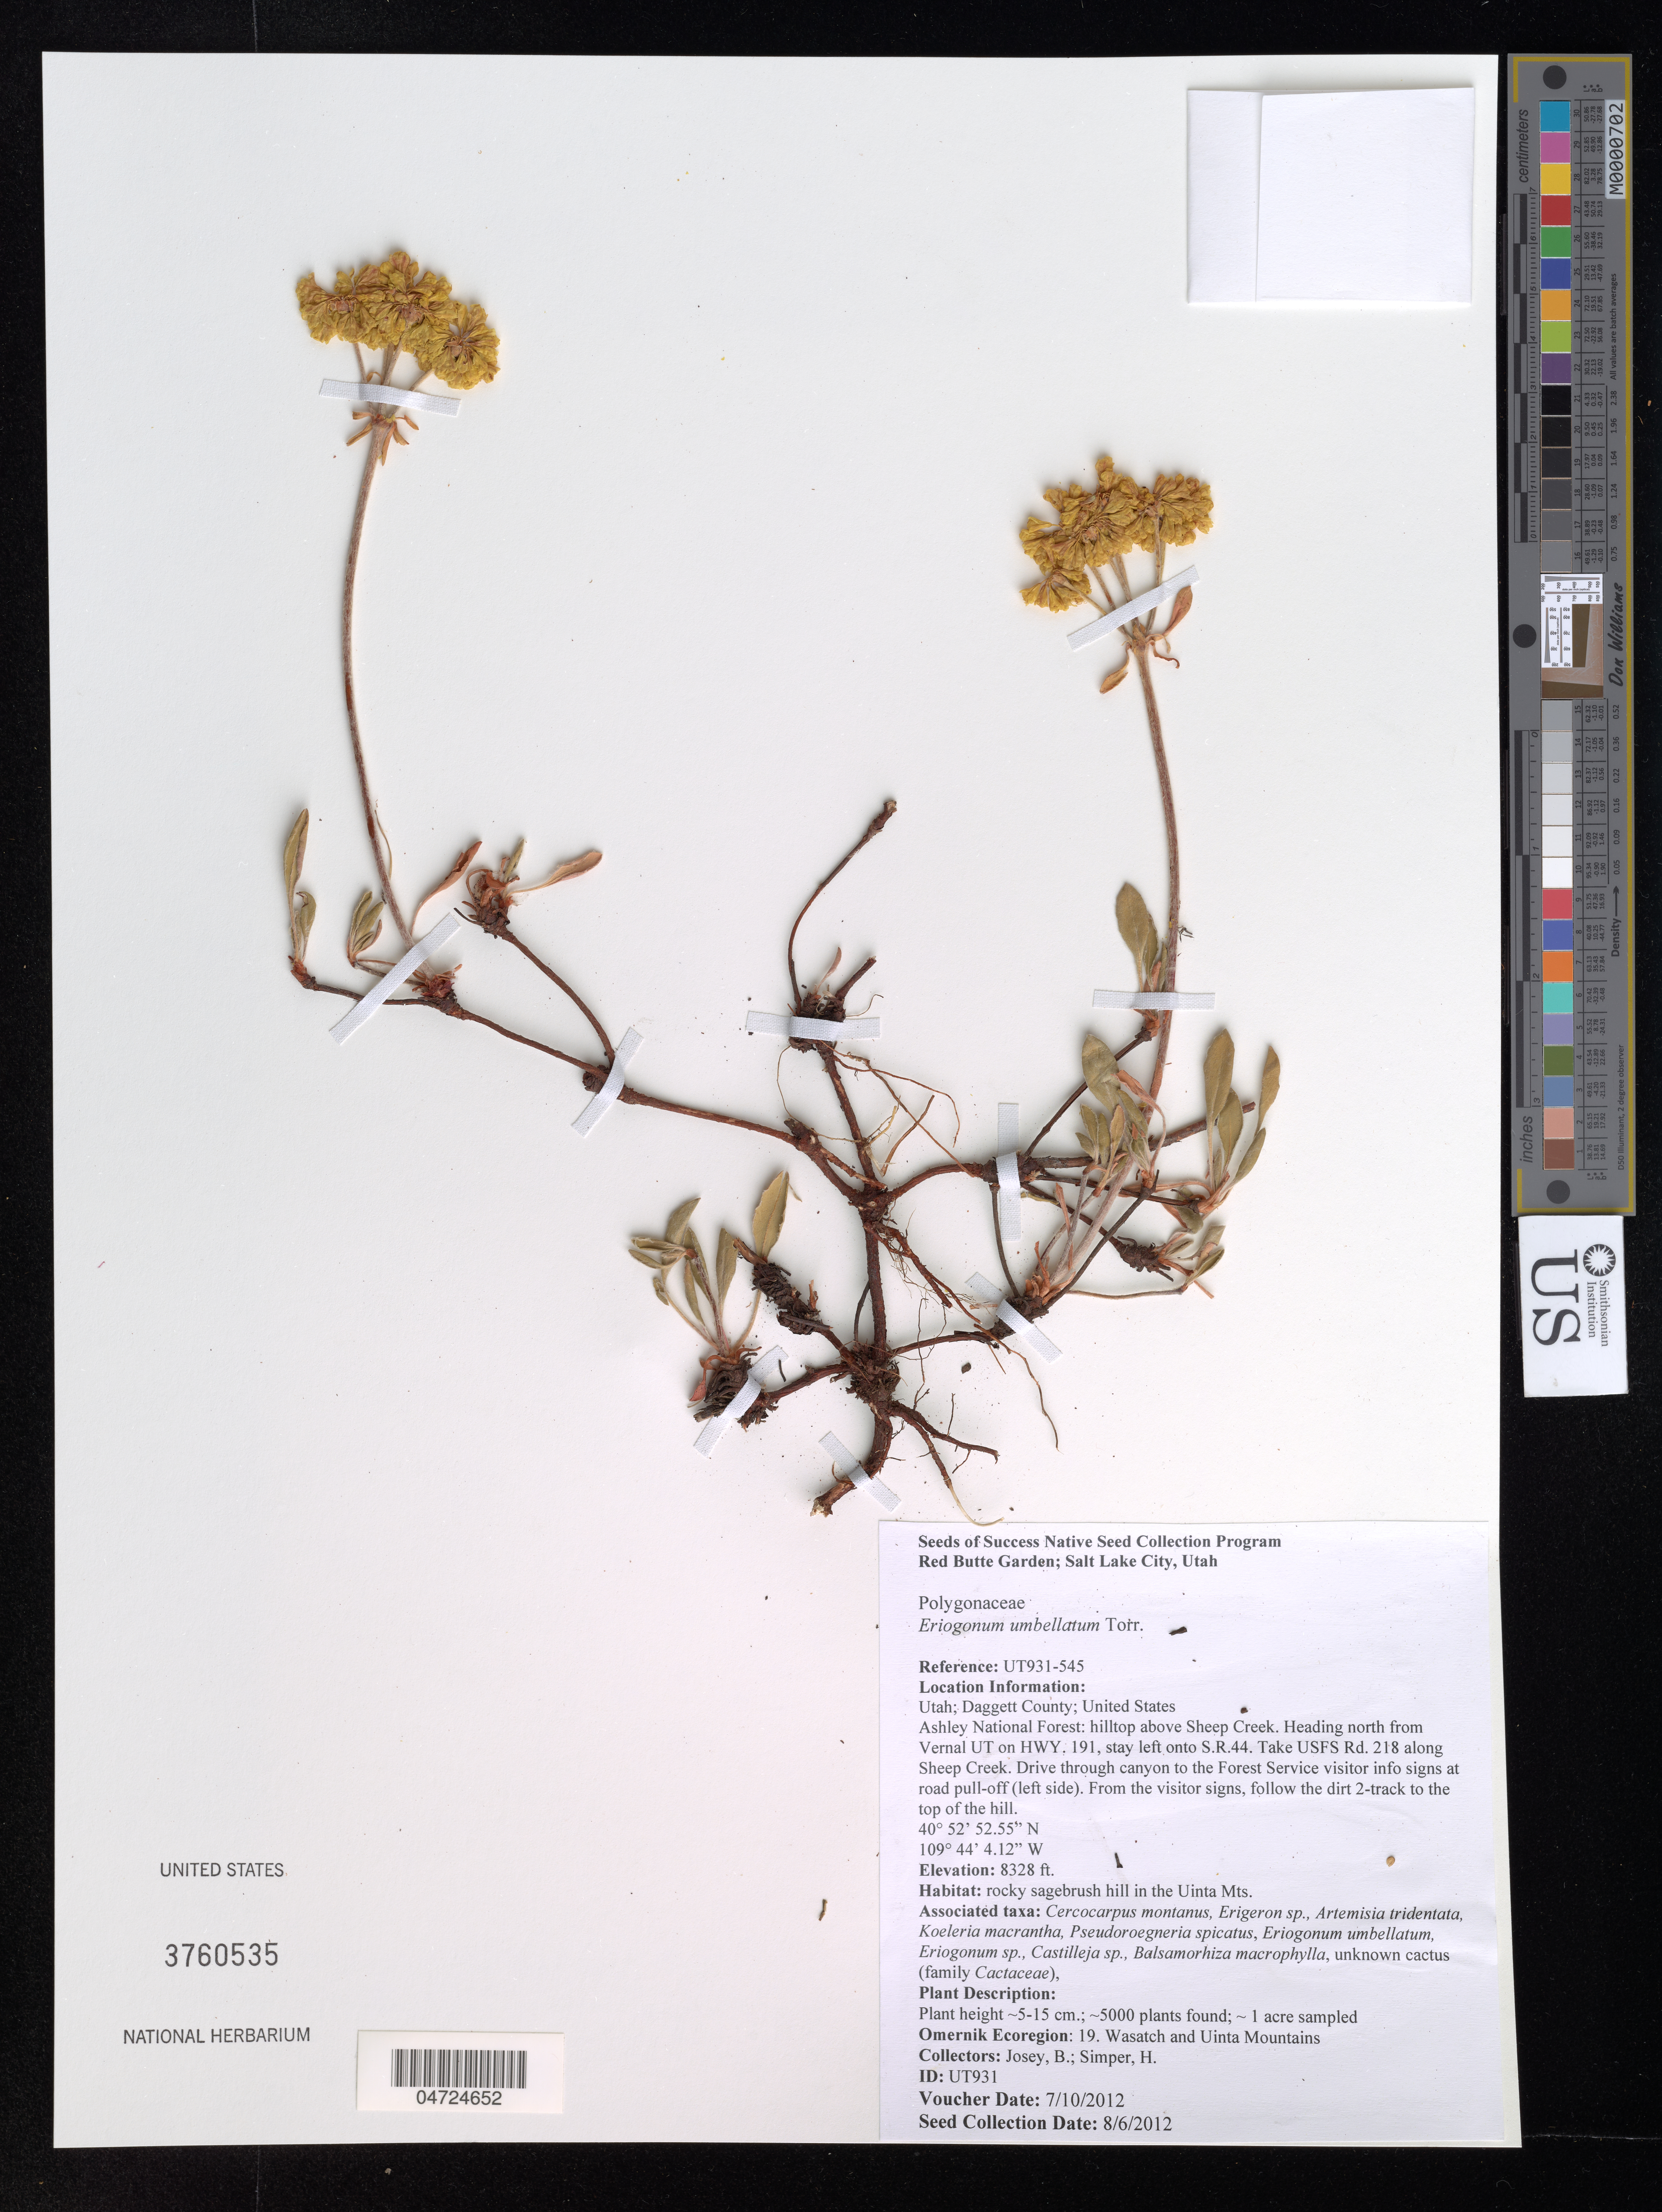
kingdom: Plantae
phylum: Tracheophyta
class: Magnoliopsida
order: Caryophyllales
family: Polygonaceae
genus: Eriogonum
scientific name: Eriogonum umbellatum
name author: Torr.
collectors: B. Josey & H. Simper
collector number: UT931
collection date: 2012-07-10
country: United States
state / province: Utah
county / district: Daggett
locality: Daggett County. Ashley National Forest: hilltop above Sheep Creek. Heading north from Vernal UT on HWY. 191, stay left onto S.R.44. Take USFS Rd. 218 along Sheep Creek. Drive through canyon to the Forest Service visitor info signs at road pull-off (left side). From the visitor signs, follow the dirt 2-track to the top of the hill. Rocky sagebrush hill in the Uinta Mts. Omernik Ecoregion: 19. Wasatch and Uinta Mountains.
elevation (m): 2538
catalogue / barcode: US 3760535